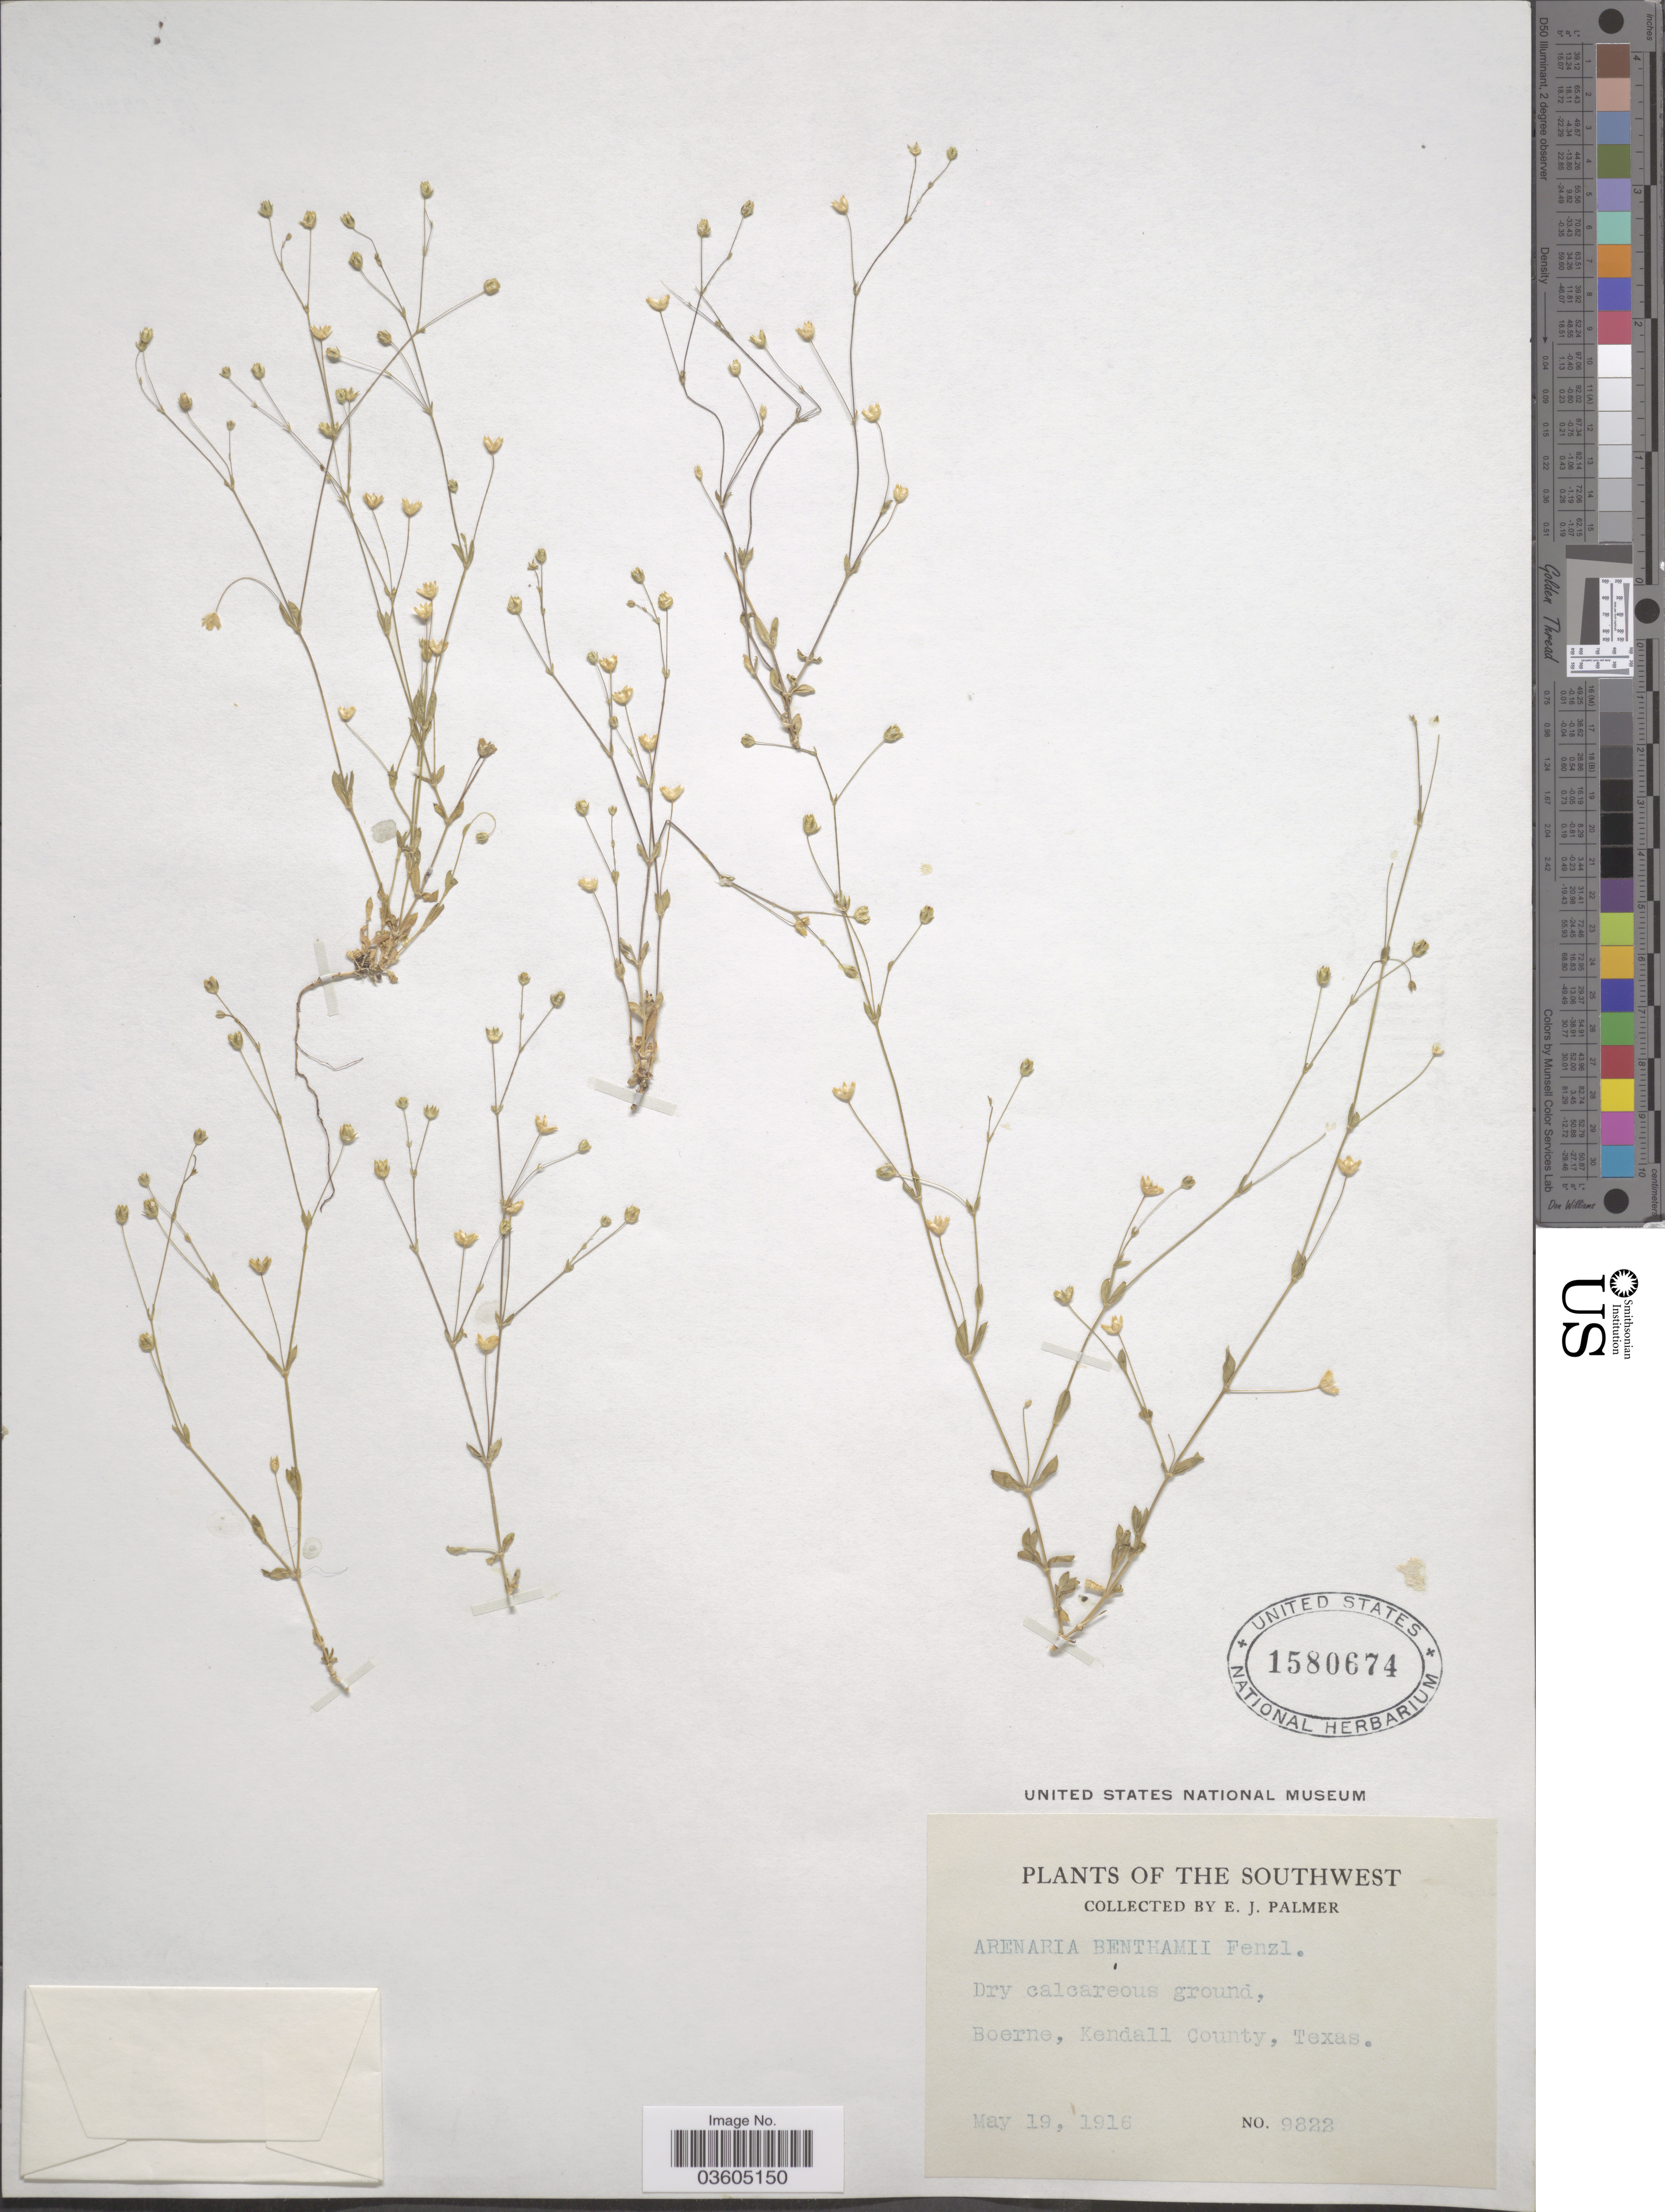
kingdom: Plantae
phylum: Tracheophyta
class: Magnoliopsida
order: Caryophyllales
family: Caryophyllaceae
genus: Arenaria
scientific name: Arenaria benthamii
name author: Fenzl ex Torr. & A. Gray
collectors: E. J. Palmer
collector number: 9822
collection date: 1916-05-19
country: United States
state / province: Texas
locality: The Southwest. Boerne, Kendall County.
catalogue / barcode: US 1580674